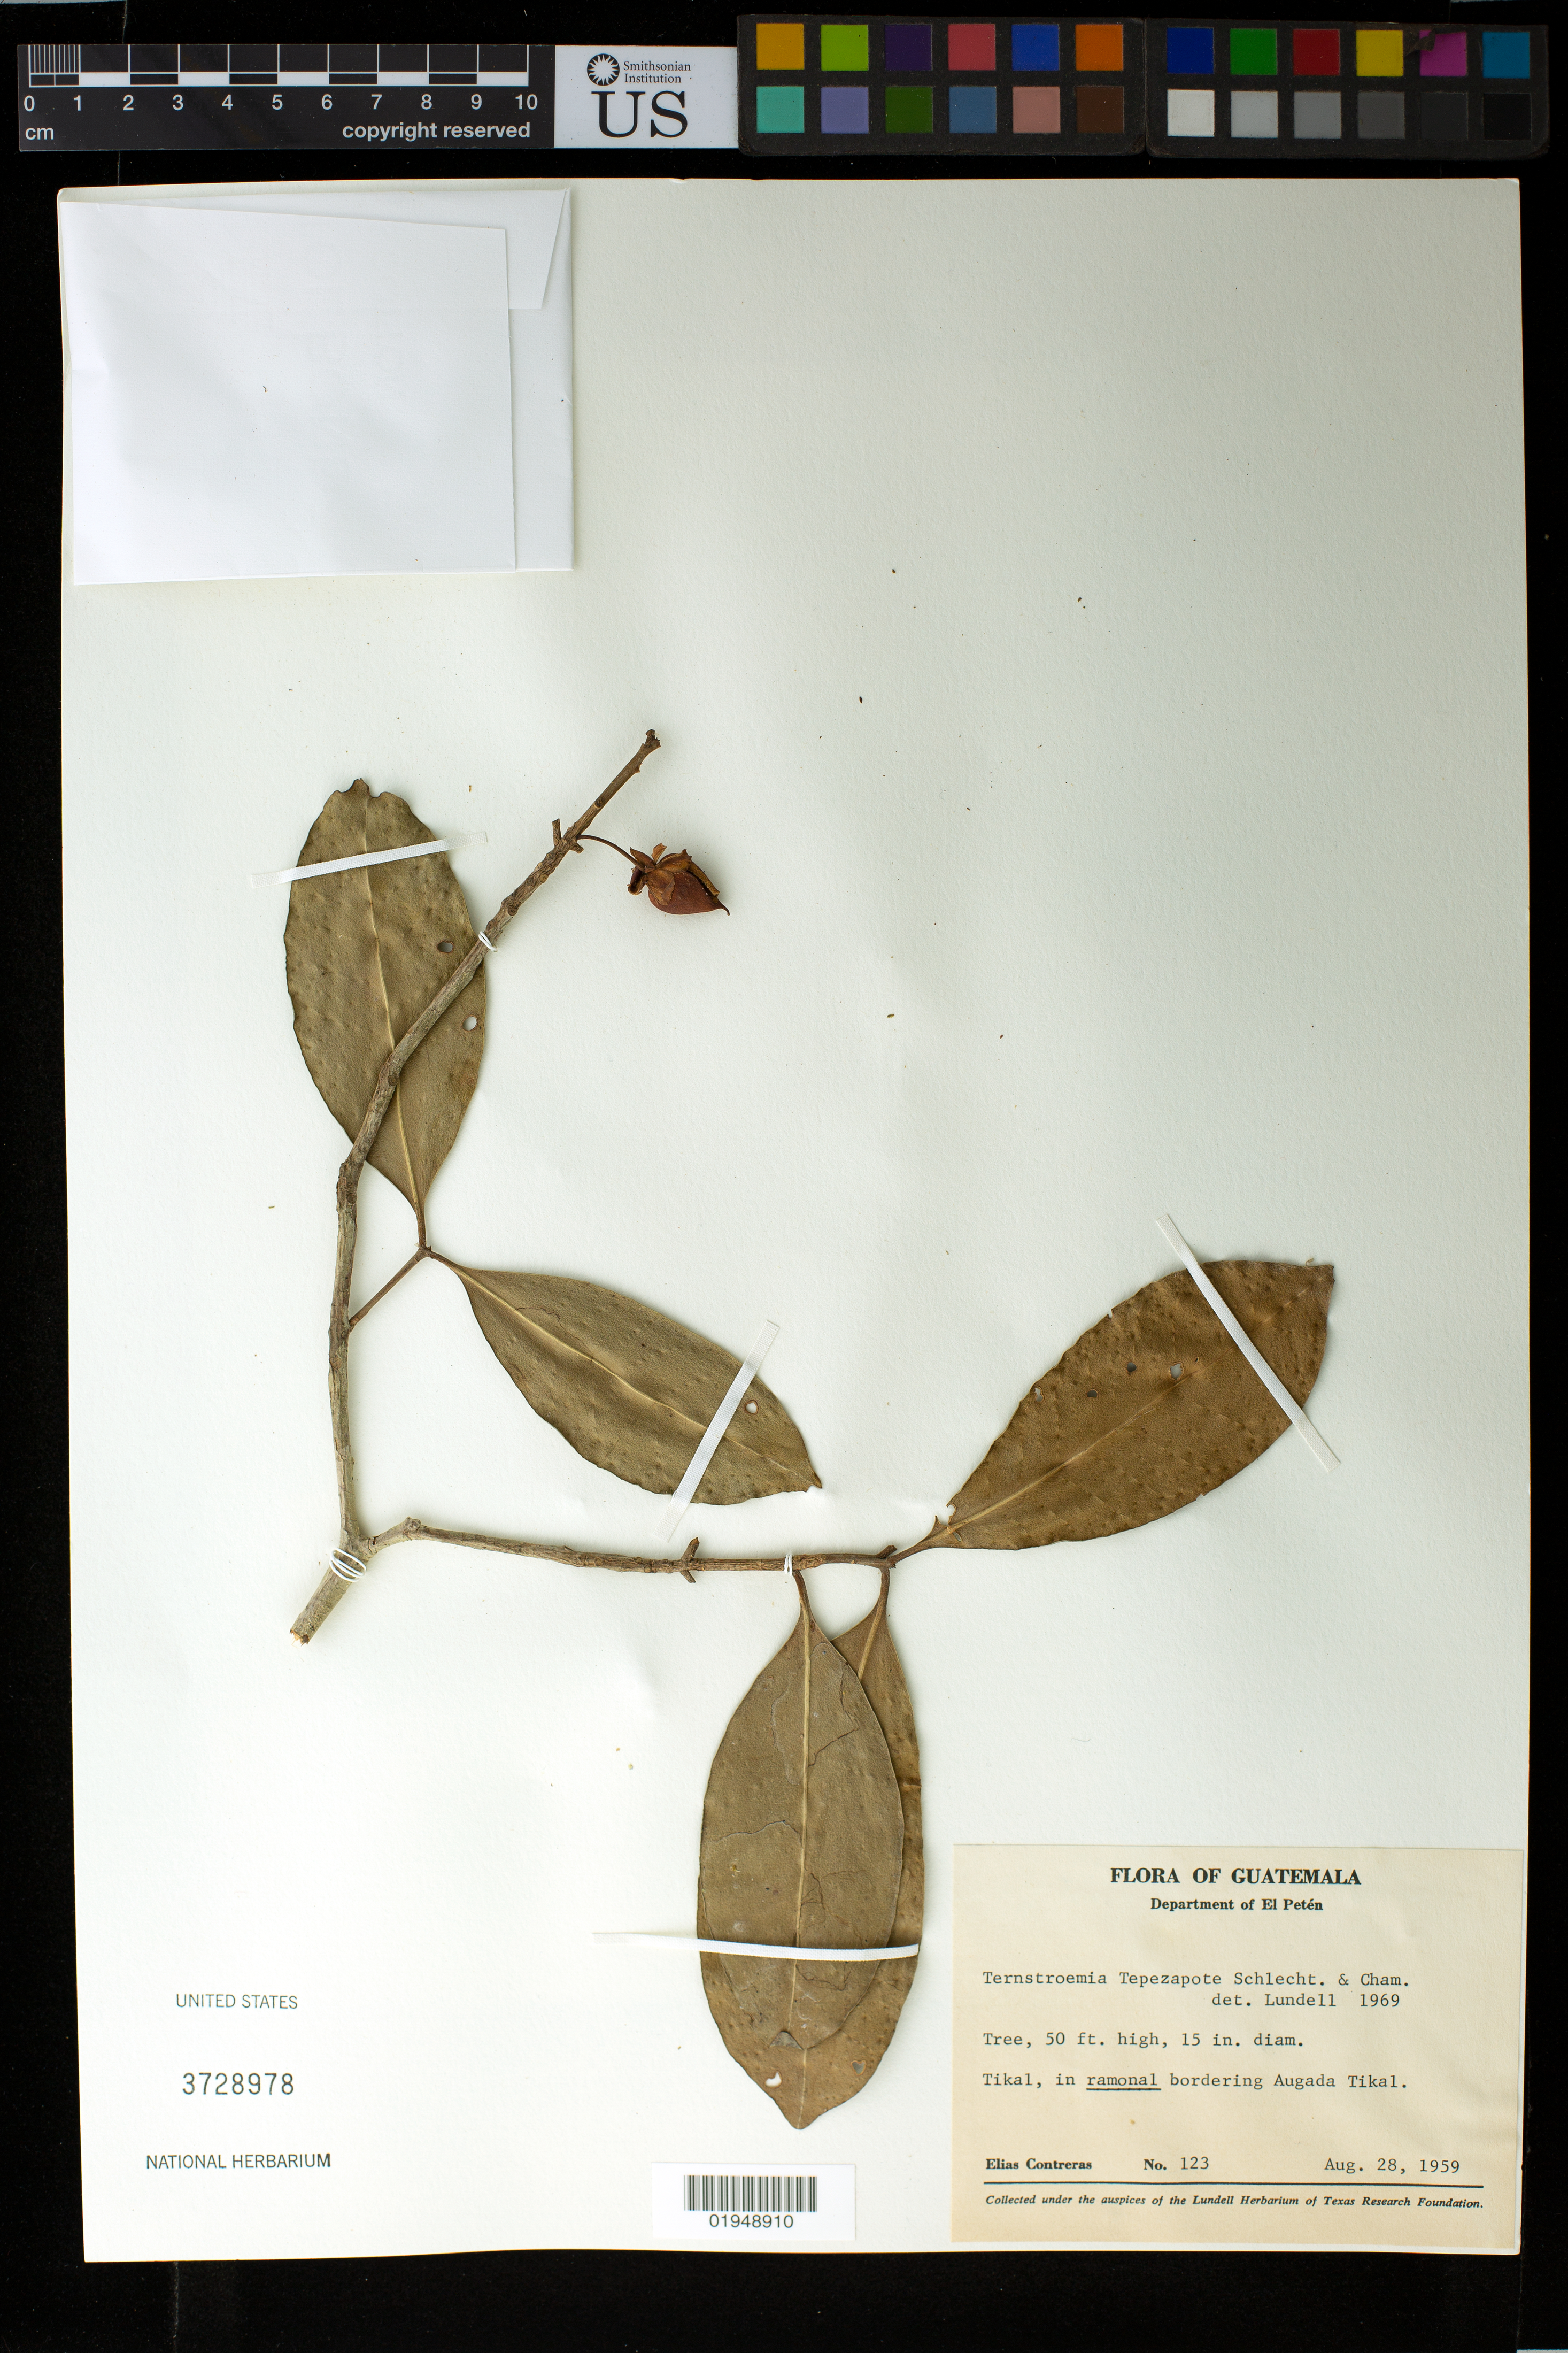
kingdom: Plantae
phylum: Tracheophyta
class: Magnoliopsida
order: Ericales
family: Pentaphylacaceae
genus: Ternstroemia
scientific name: Ternstroemia tepezapote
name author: Schltdl. & Cham.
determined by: Lundell, --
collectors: E. Contreras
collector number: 123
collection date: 1959-08-28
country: Guatemala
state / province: El Petén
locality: Department of Peten: Tikal, in ramonal bordering Augada Tikal.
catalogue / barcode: US 3728978